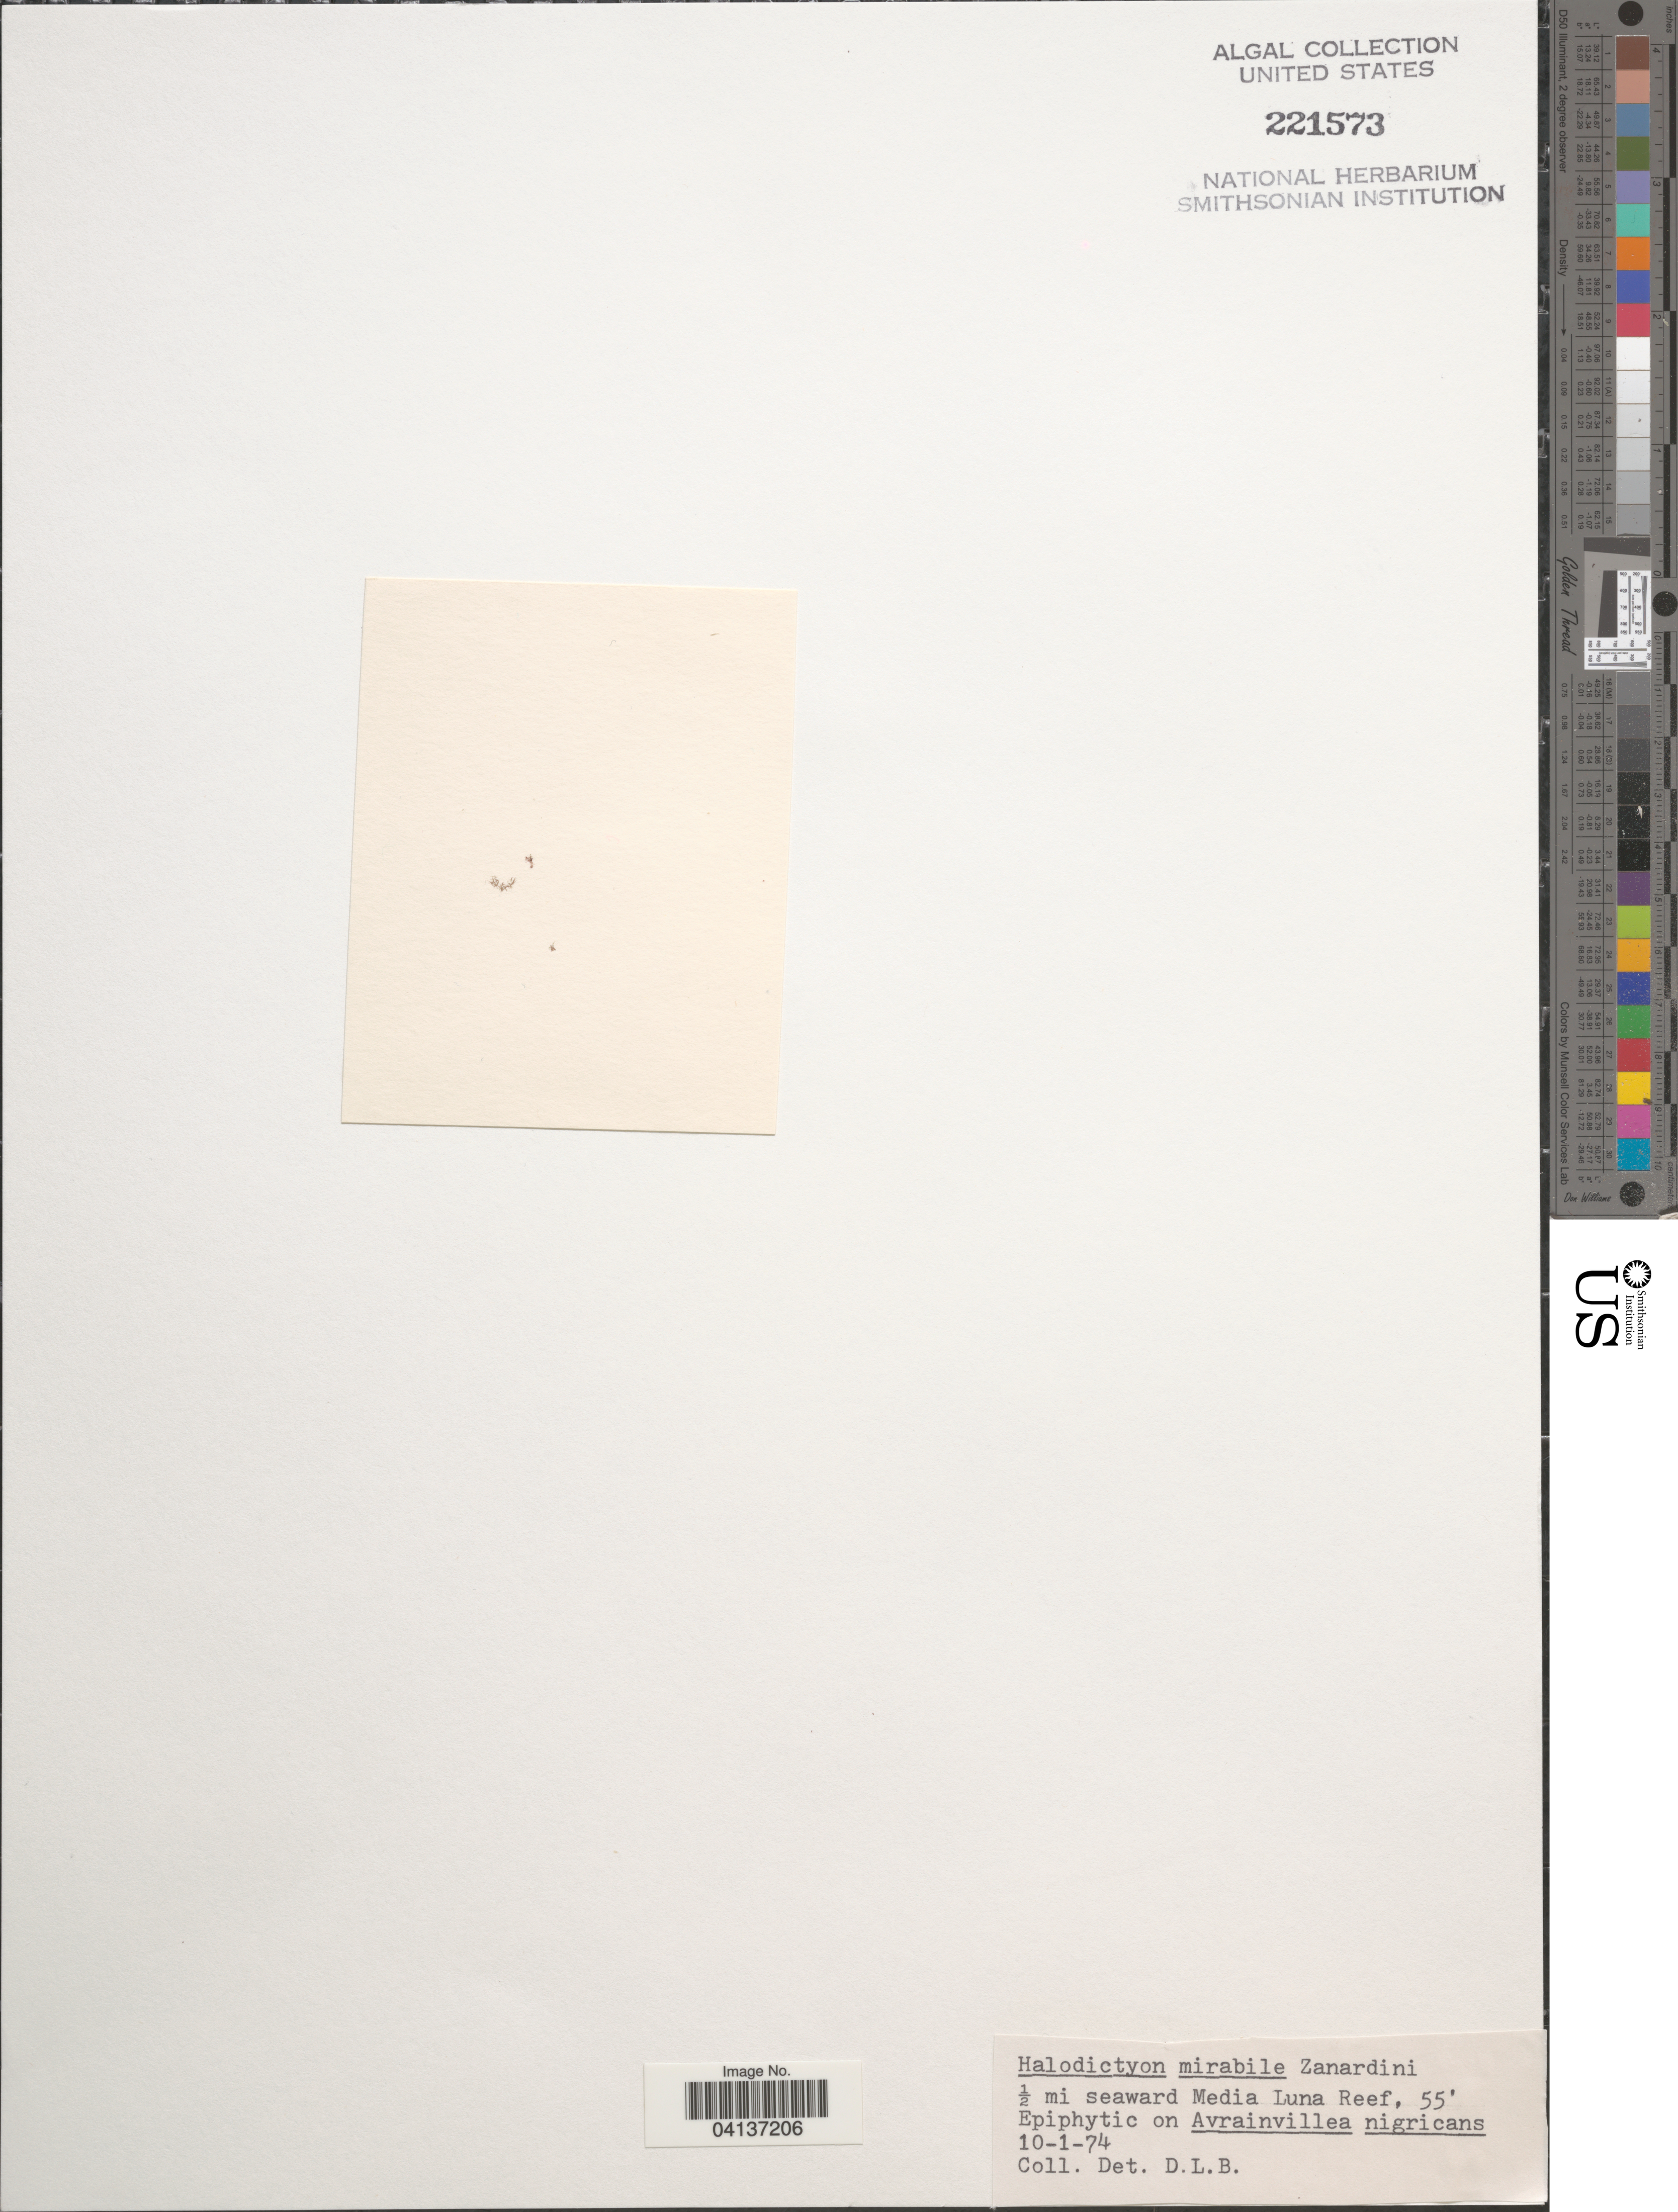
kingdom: Plantae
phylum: Rhodophyta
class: Florideophyceae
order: Ceramiales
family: Dasyaceae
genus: Halydictyon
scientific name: Halydictyon sp.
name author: Mont.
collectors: D. L. B.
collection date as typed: Transcribed d/m/y: 10/1/74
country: Puerto Rico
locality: ½ mi seaward Media Luna Reef.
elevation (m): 17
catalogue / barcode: US 221573